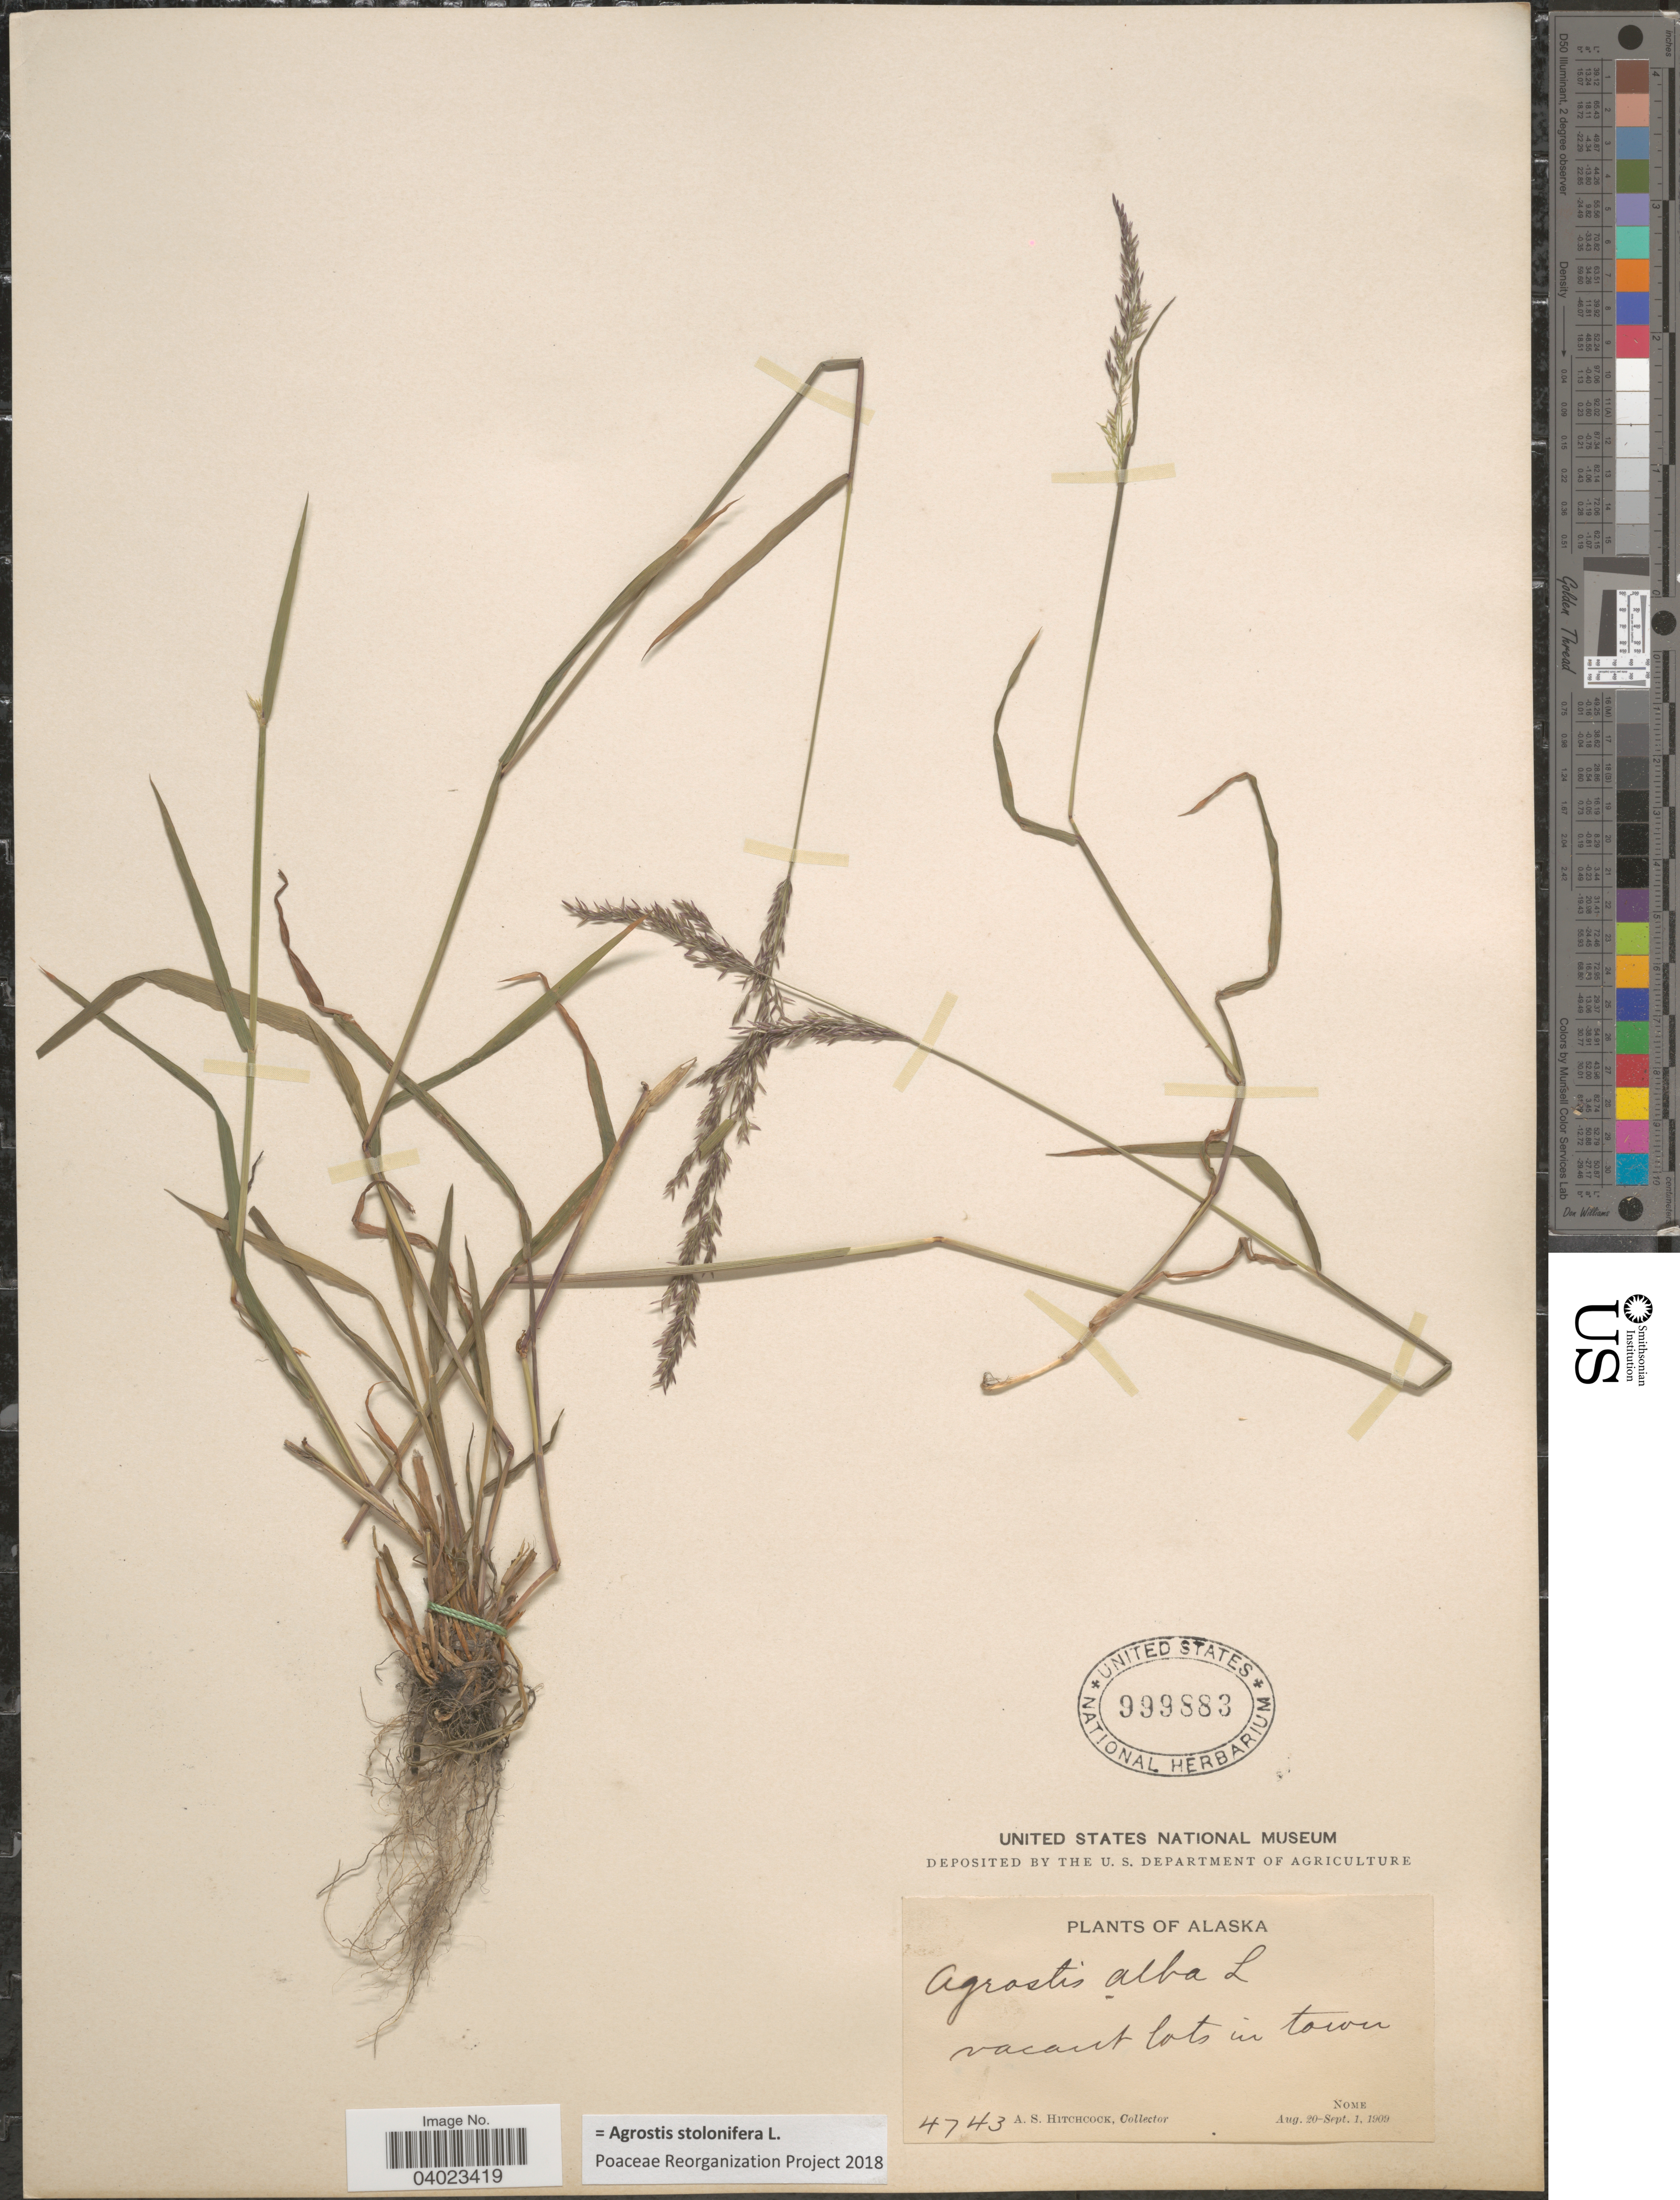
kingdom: Plantae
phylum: Tracheophyta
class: Liliopsida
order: Poales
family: Poaceae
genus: Agrostis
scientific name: Agrostis stolonifera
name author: L.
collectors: A. S. Hitchcock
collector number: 4743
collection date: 1909-08-20/1909-09-01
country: United States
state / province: Alaska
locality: Vacant lots in town. Nome.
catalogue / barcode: US 999883